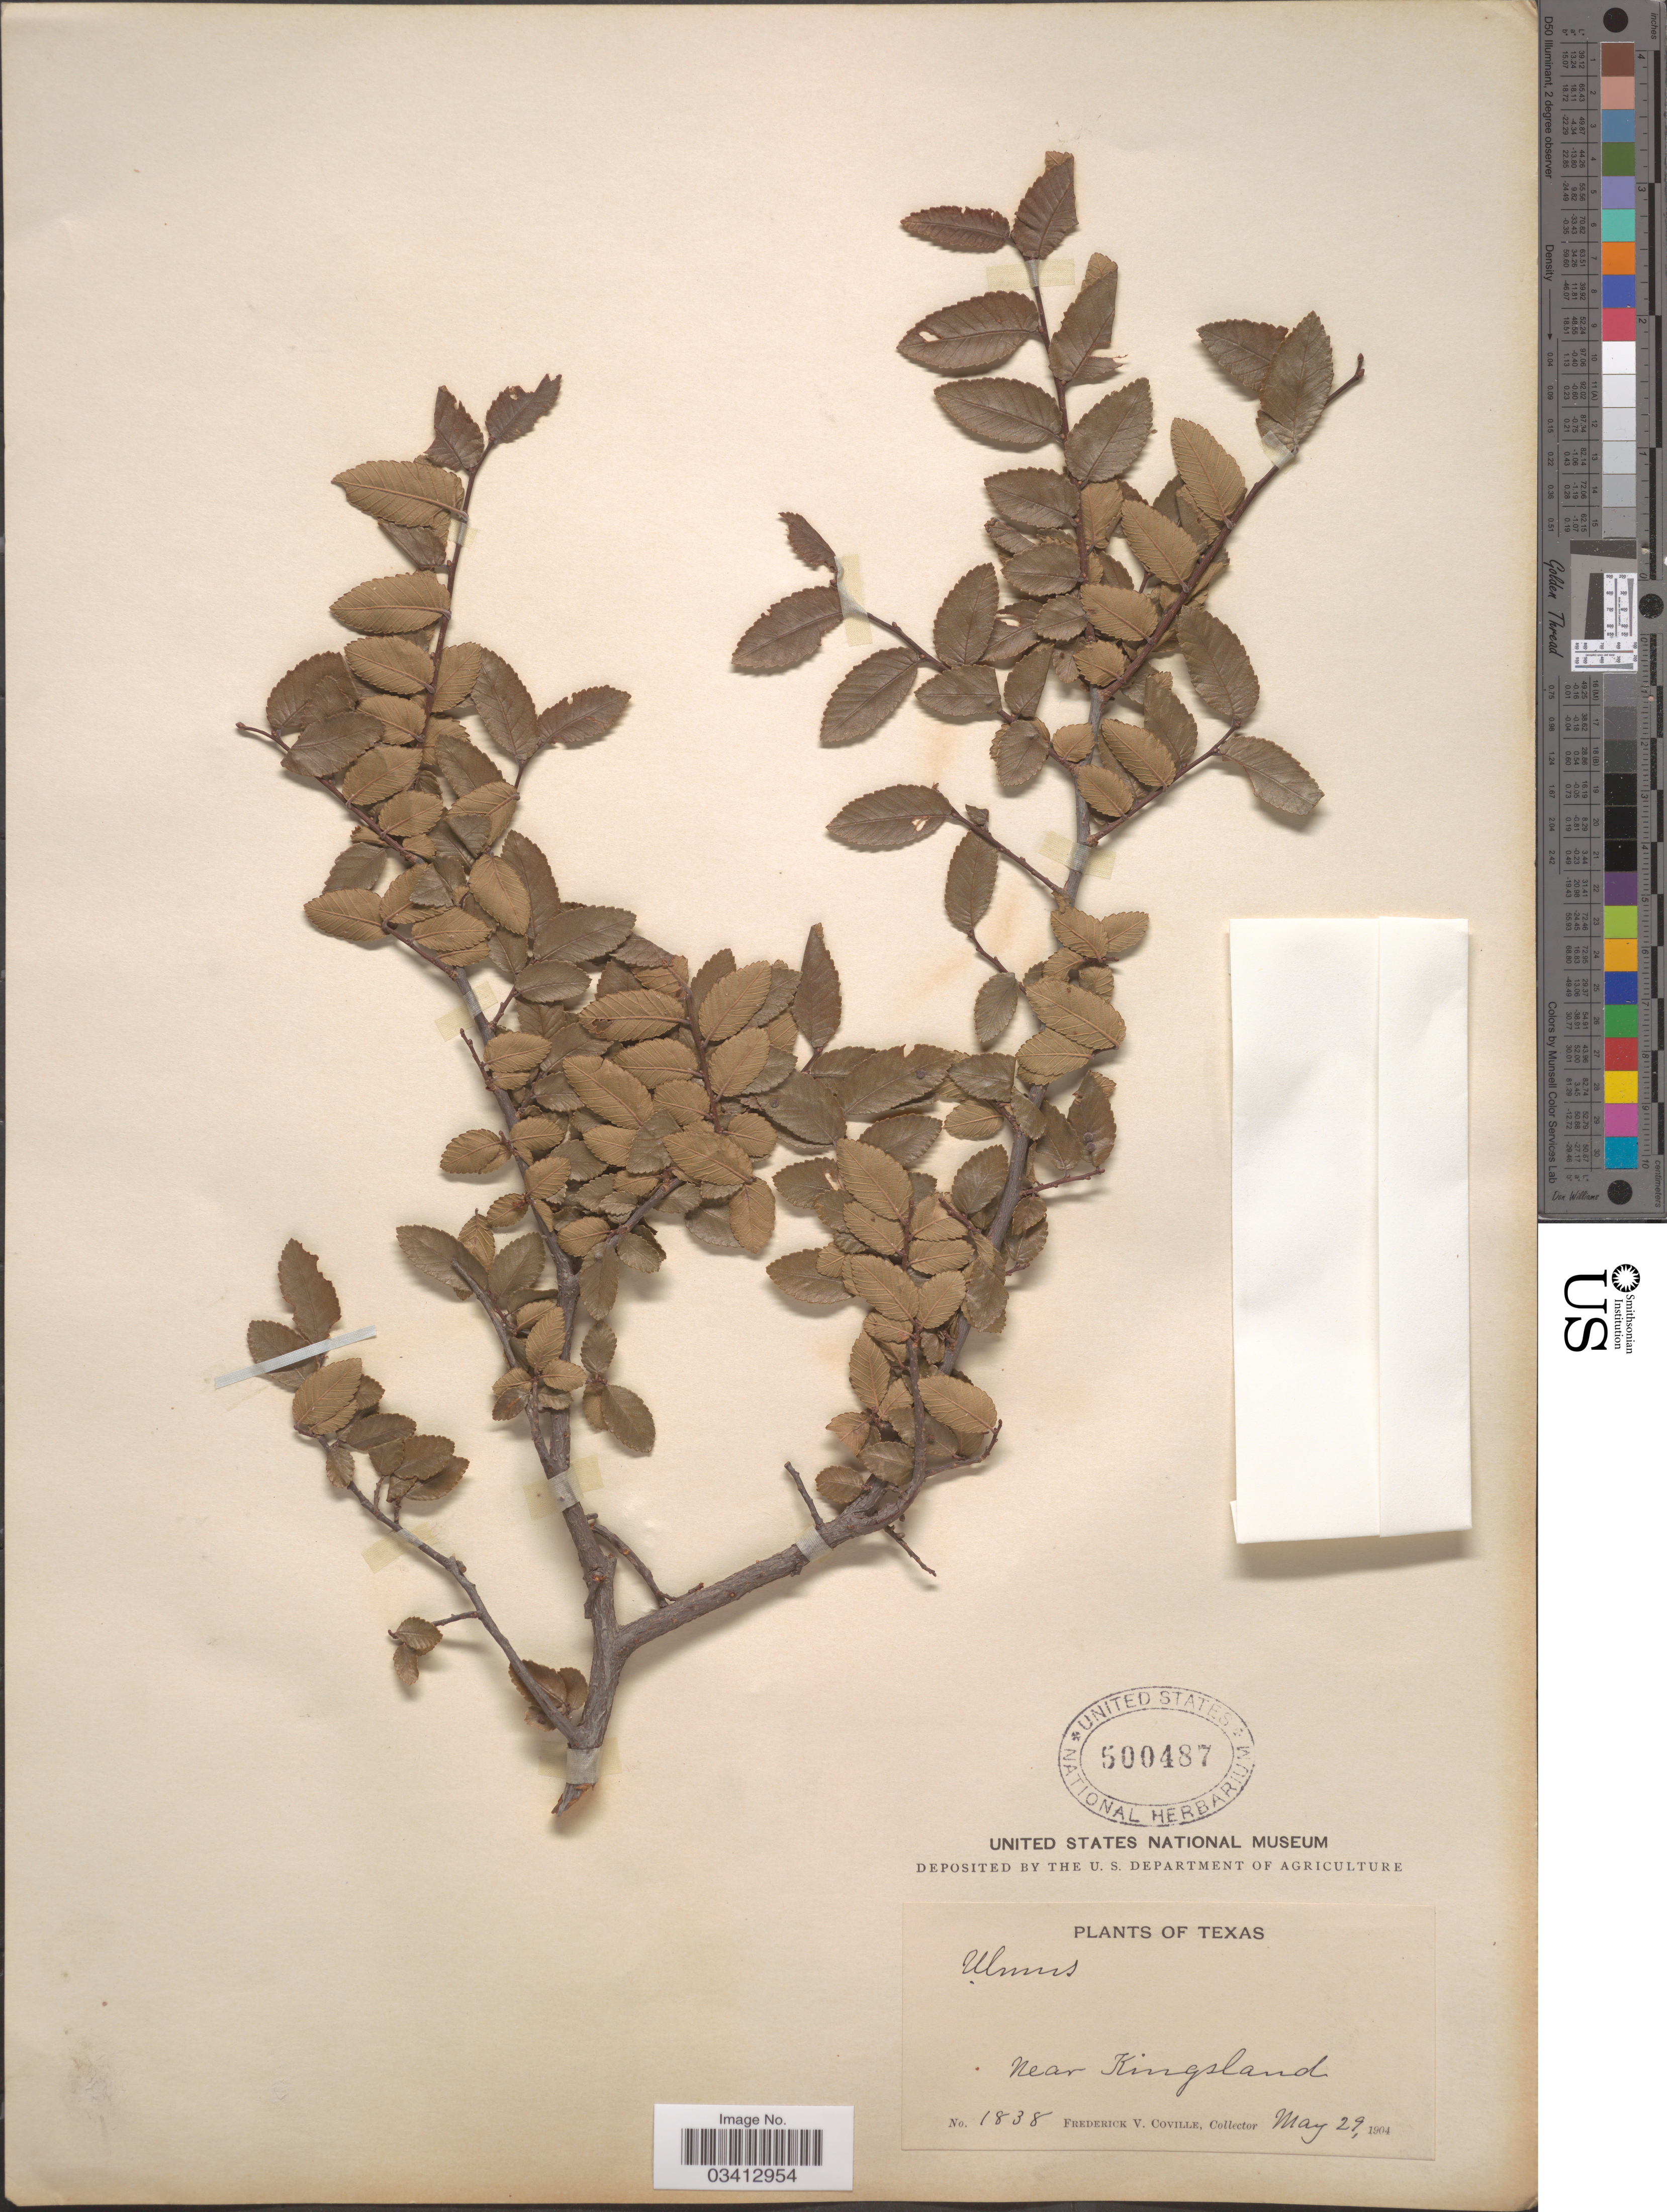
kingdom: Plantae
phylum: Tracheophyta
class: Magnoliopsida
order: Rosales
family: Ulmaceae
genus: Ulmus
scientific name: Ulmus crassifolia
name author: Nutt.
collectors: F. V. Coville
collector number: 1838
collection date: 1904-05-29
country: United States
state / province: Texas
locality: Near Kingsland.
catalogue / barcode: US 500487